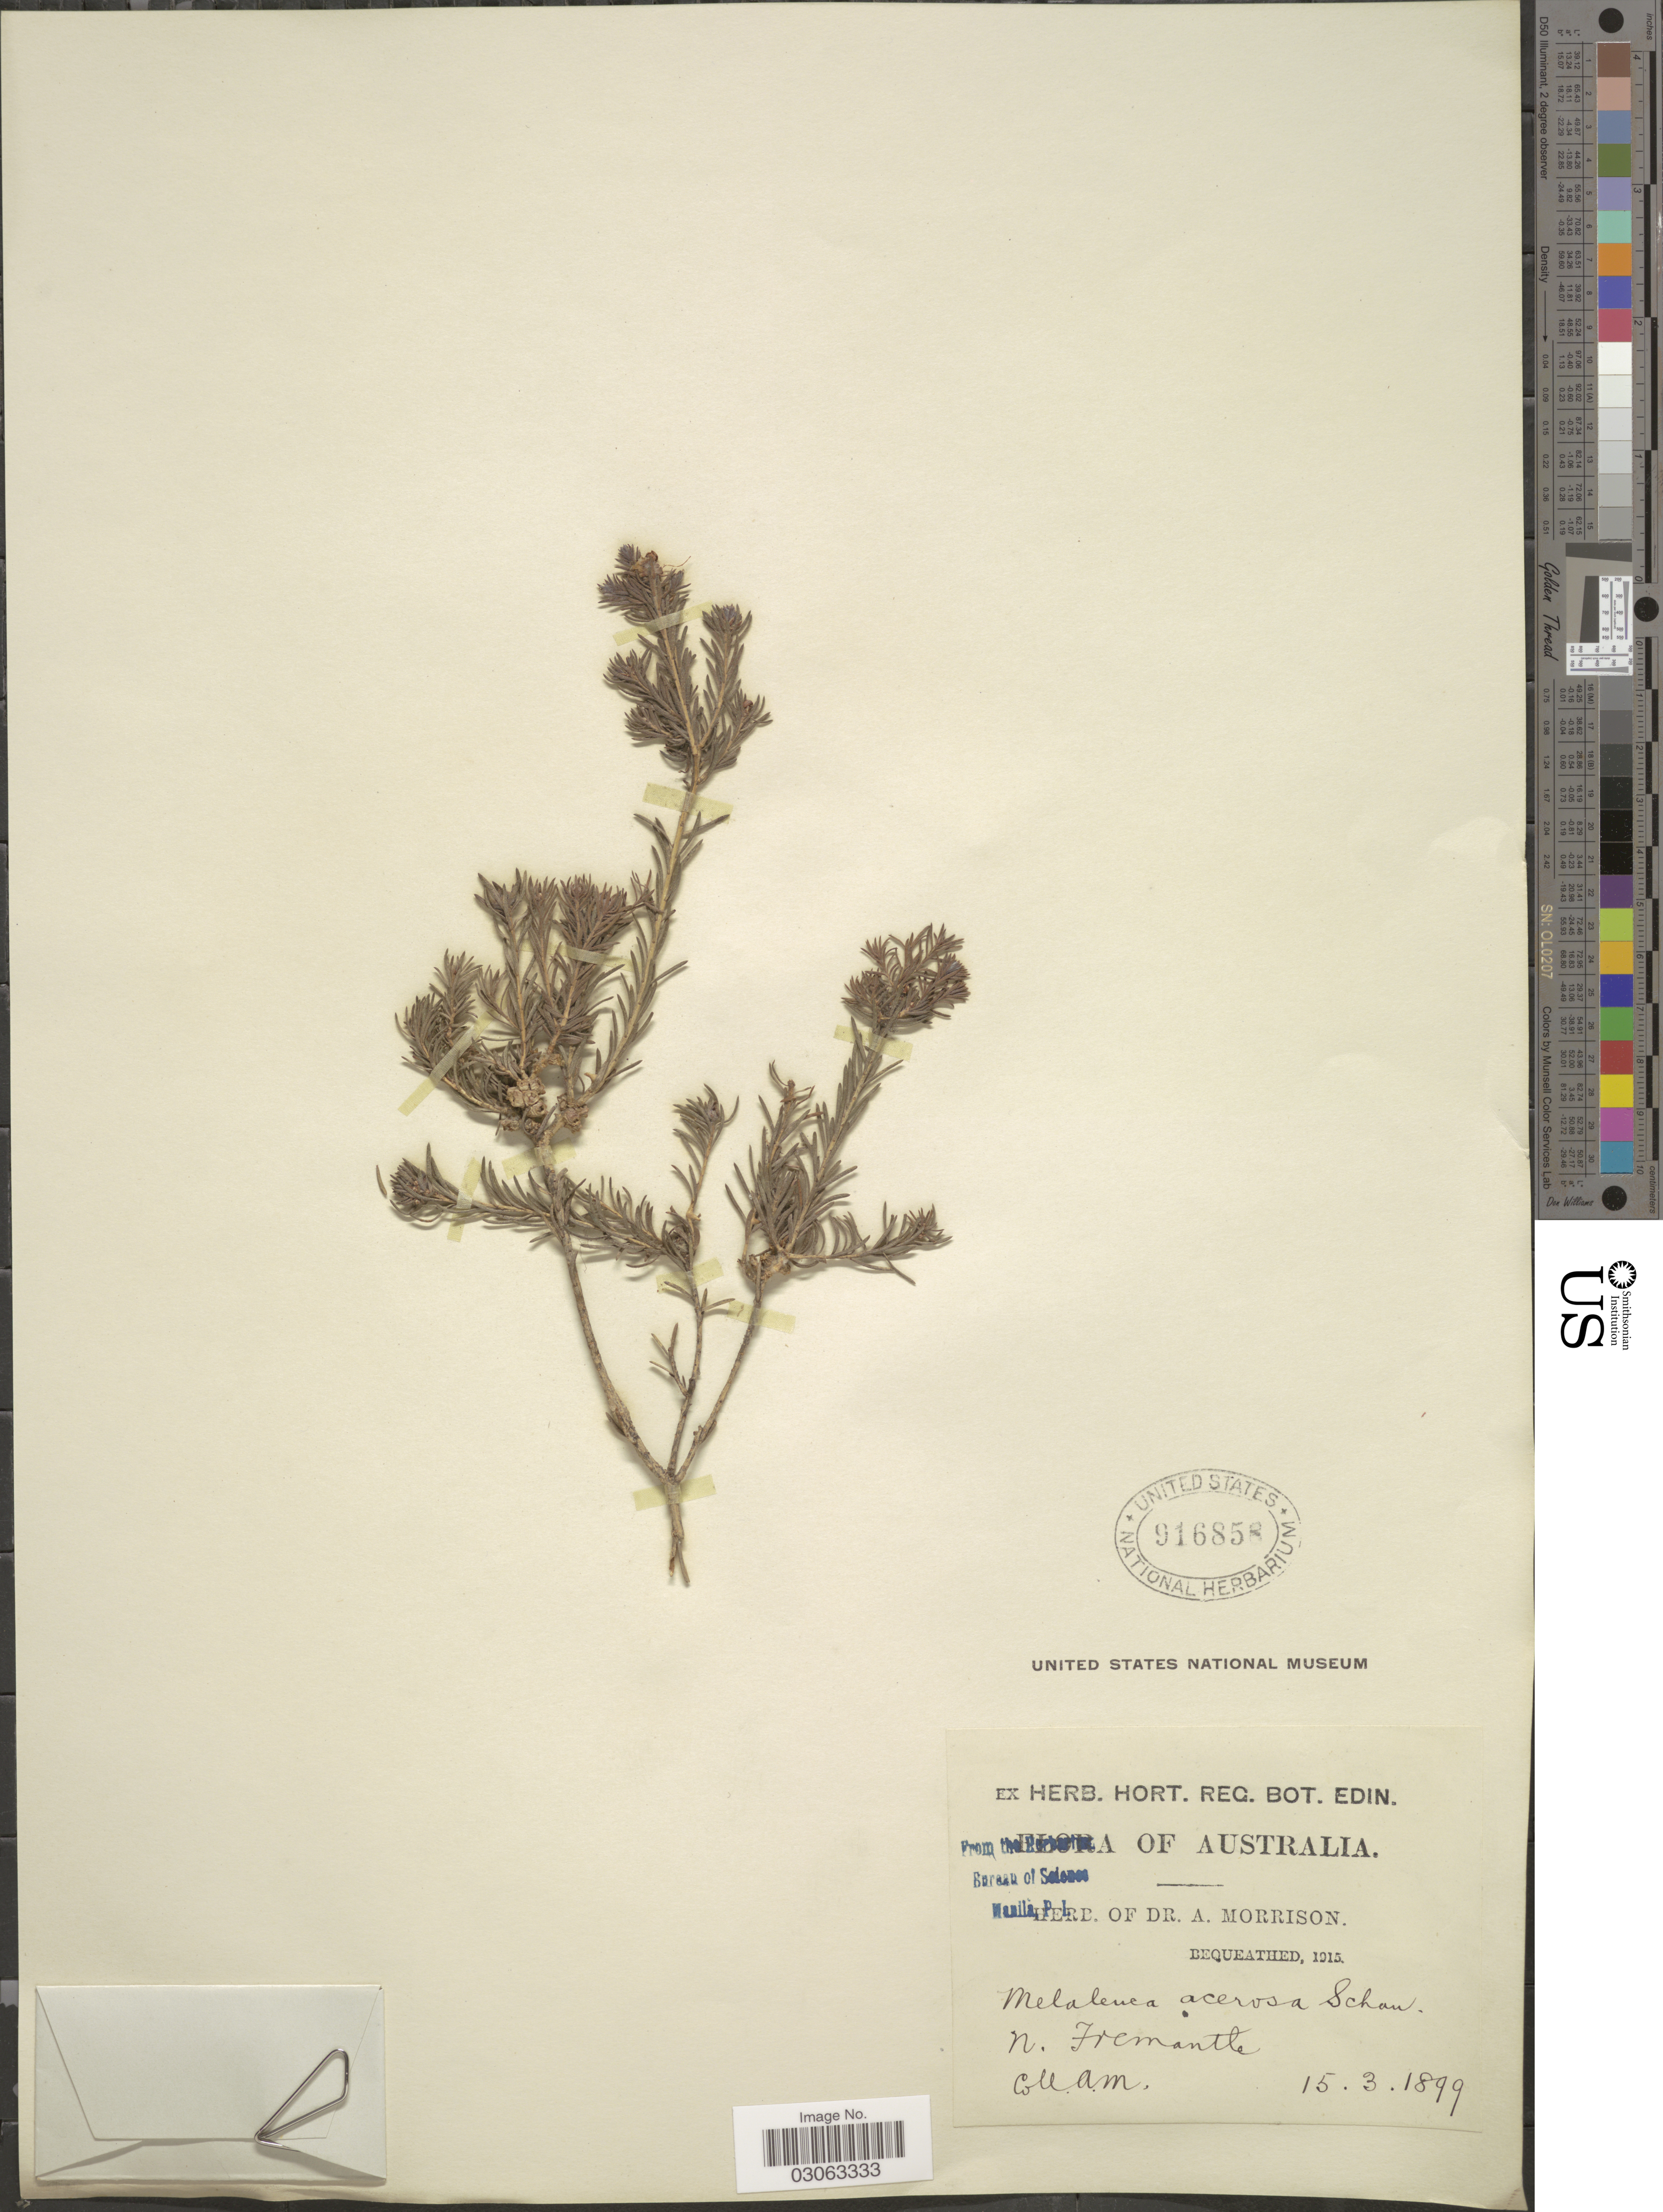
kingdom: Plantae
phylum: Tracheophyta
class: Magnoliopsida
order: Myrtales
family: Myrtaceae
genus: Melaleuca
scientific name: Melaleuca systena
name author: Craven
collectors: A. Morrison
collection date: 1899-03-15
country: Australia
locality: N. Fremantle.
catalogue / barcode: US 916858